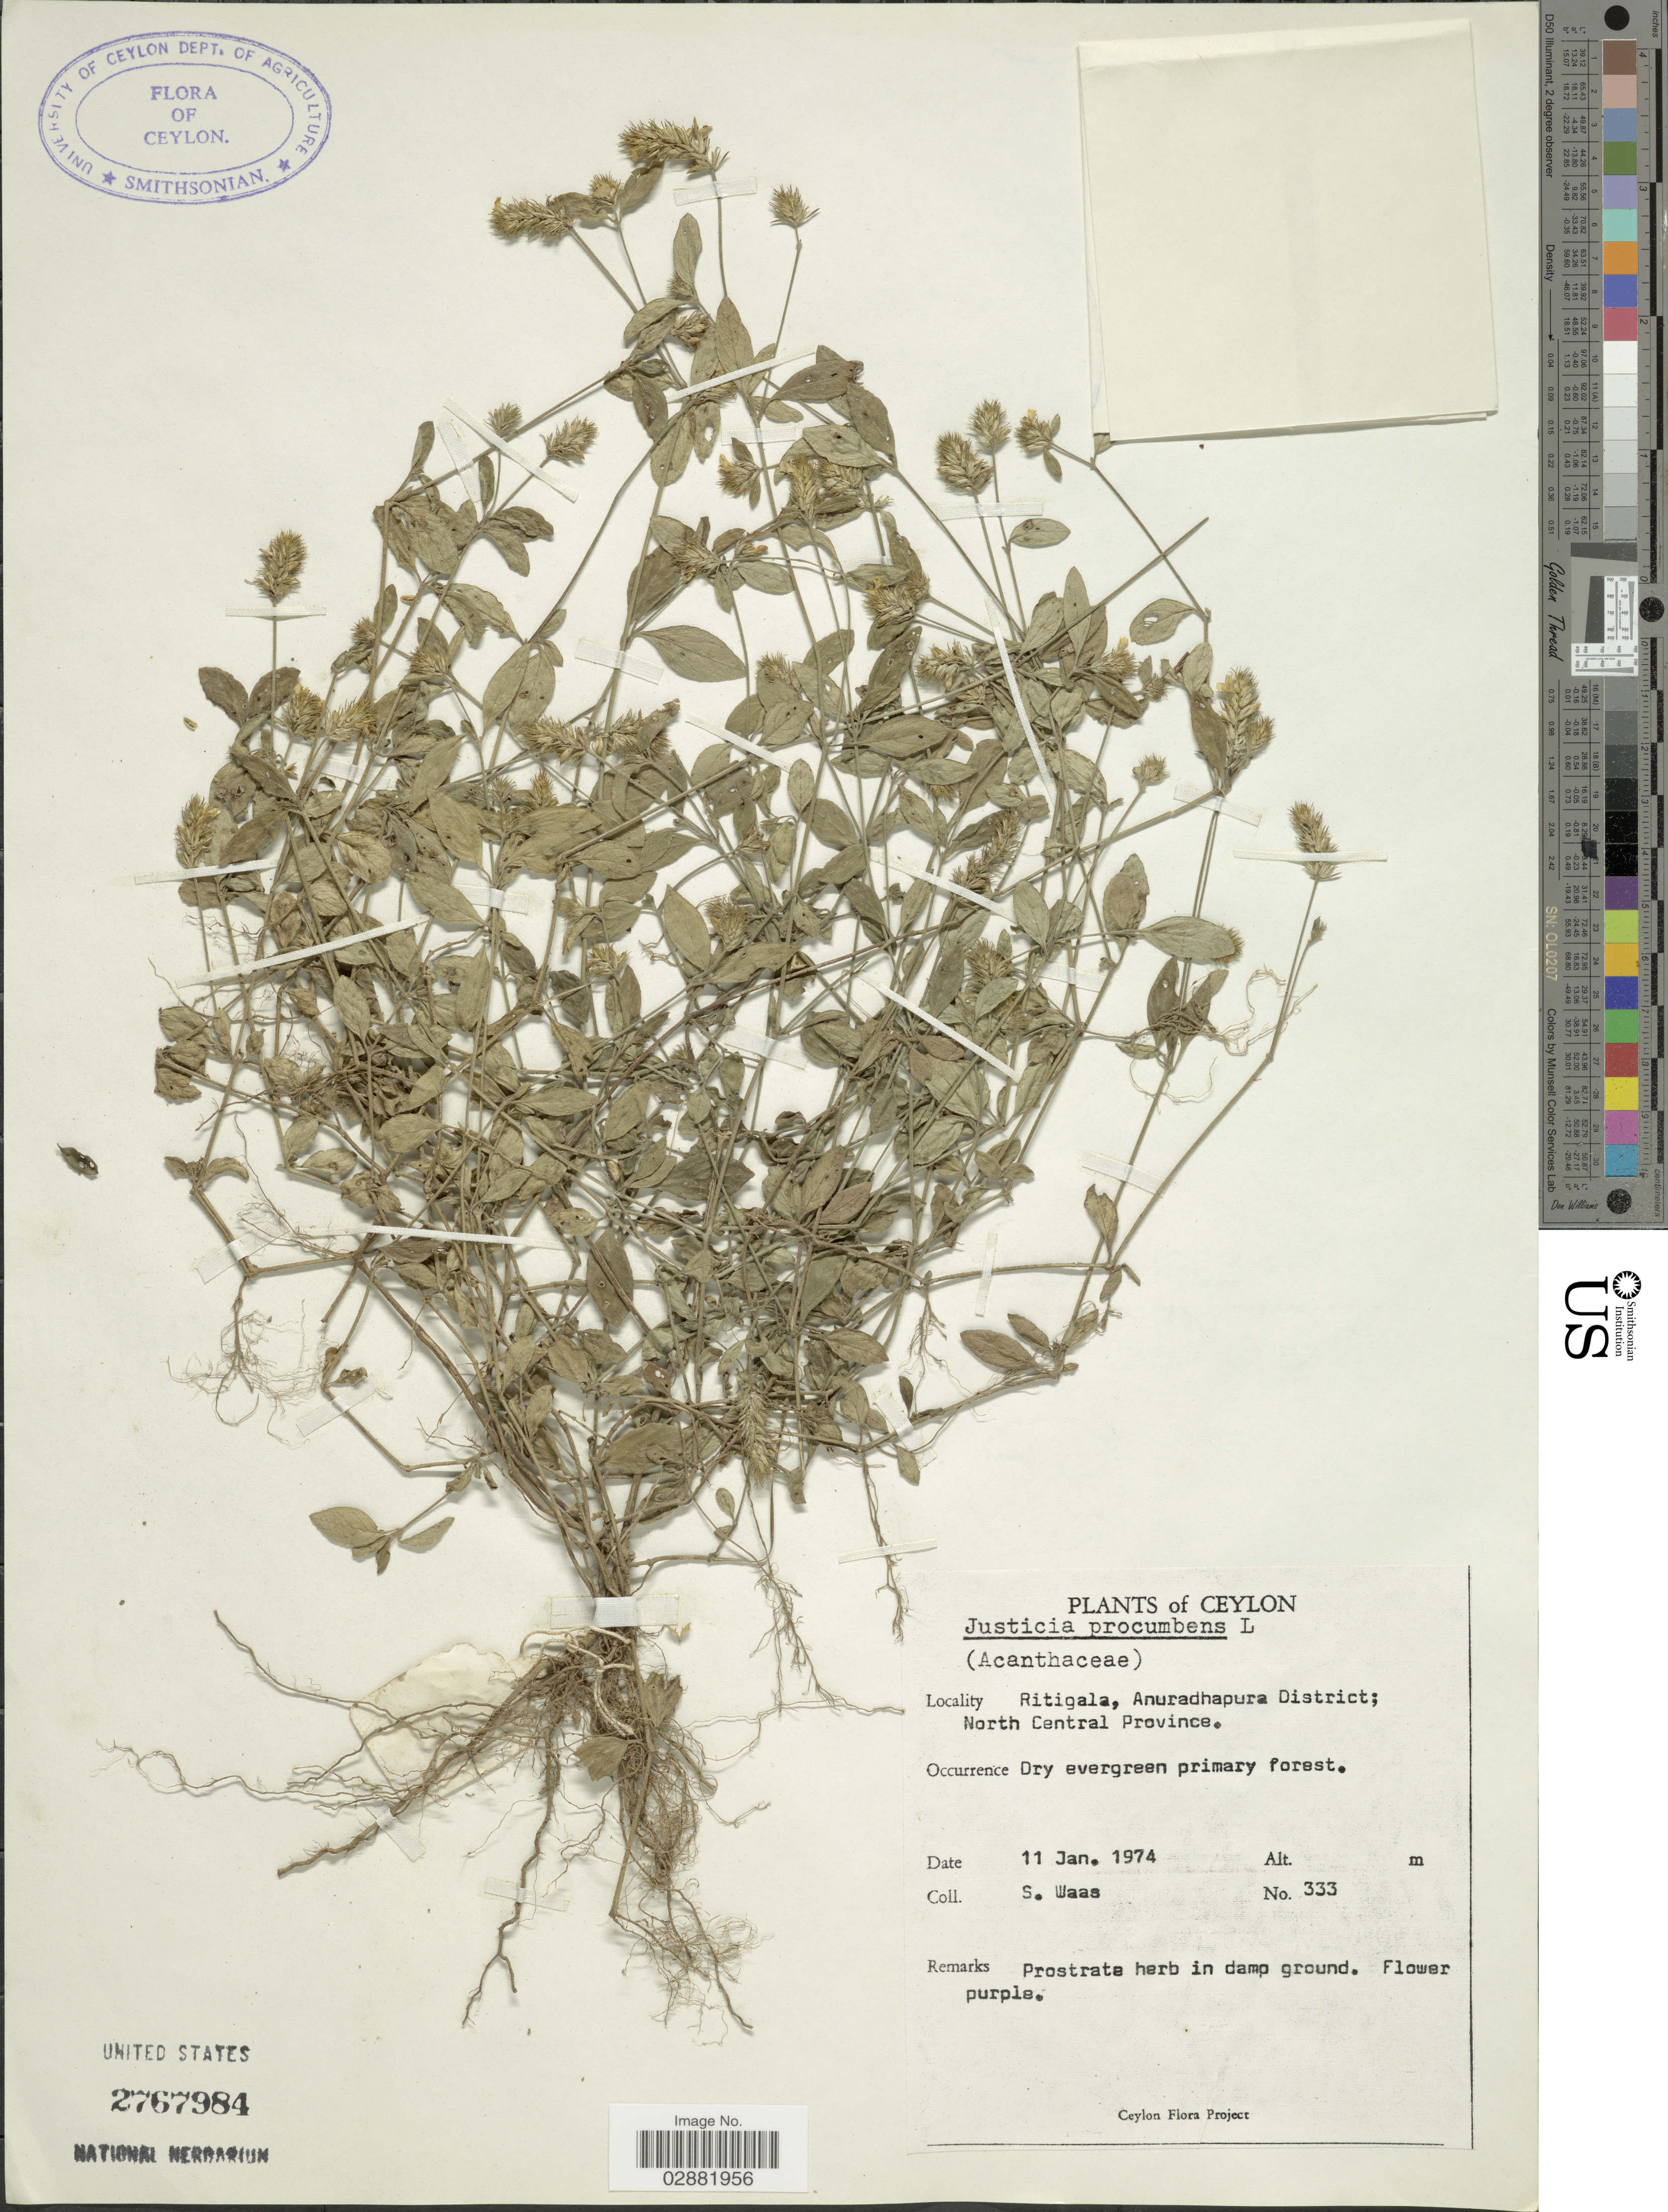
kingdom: Plantae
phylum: Tracheophyta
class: Magnoliopsida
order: Lamiales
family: Acanthaceae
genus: Justicia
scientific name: Justicia procumbens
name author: L.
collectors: S. Waas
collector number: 333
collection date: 1974-01-11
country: Sri Lanka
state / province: North Central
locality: Ceylon, Ritigala, Anuradhapura District, North Central Province.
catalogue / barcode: US 2767984